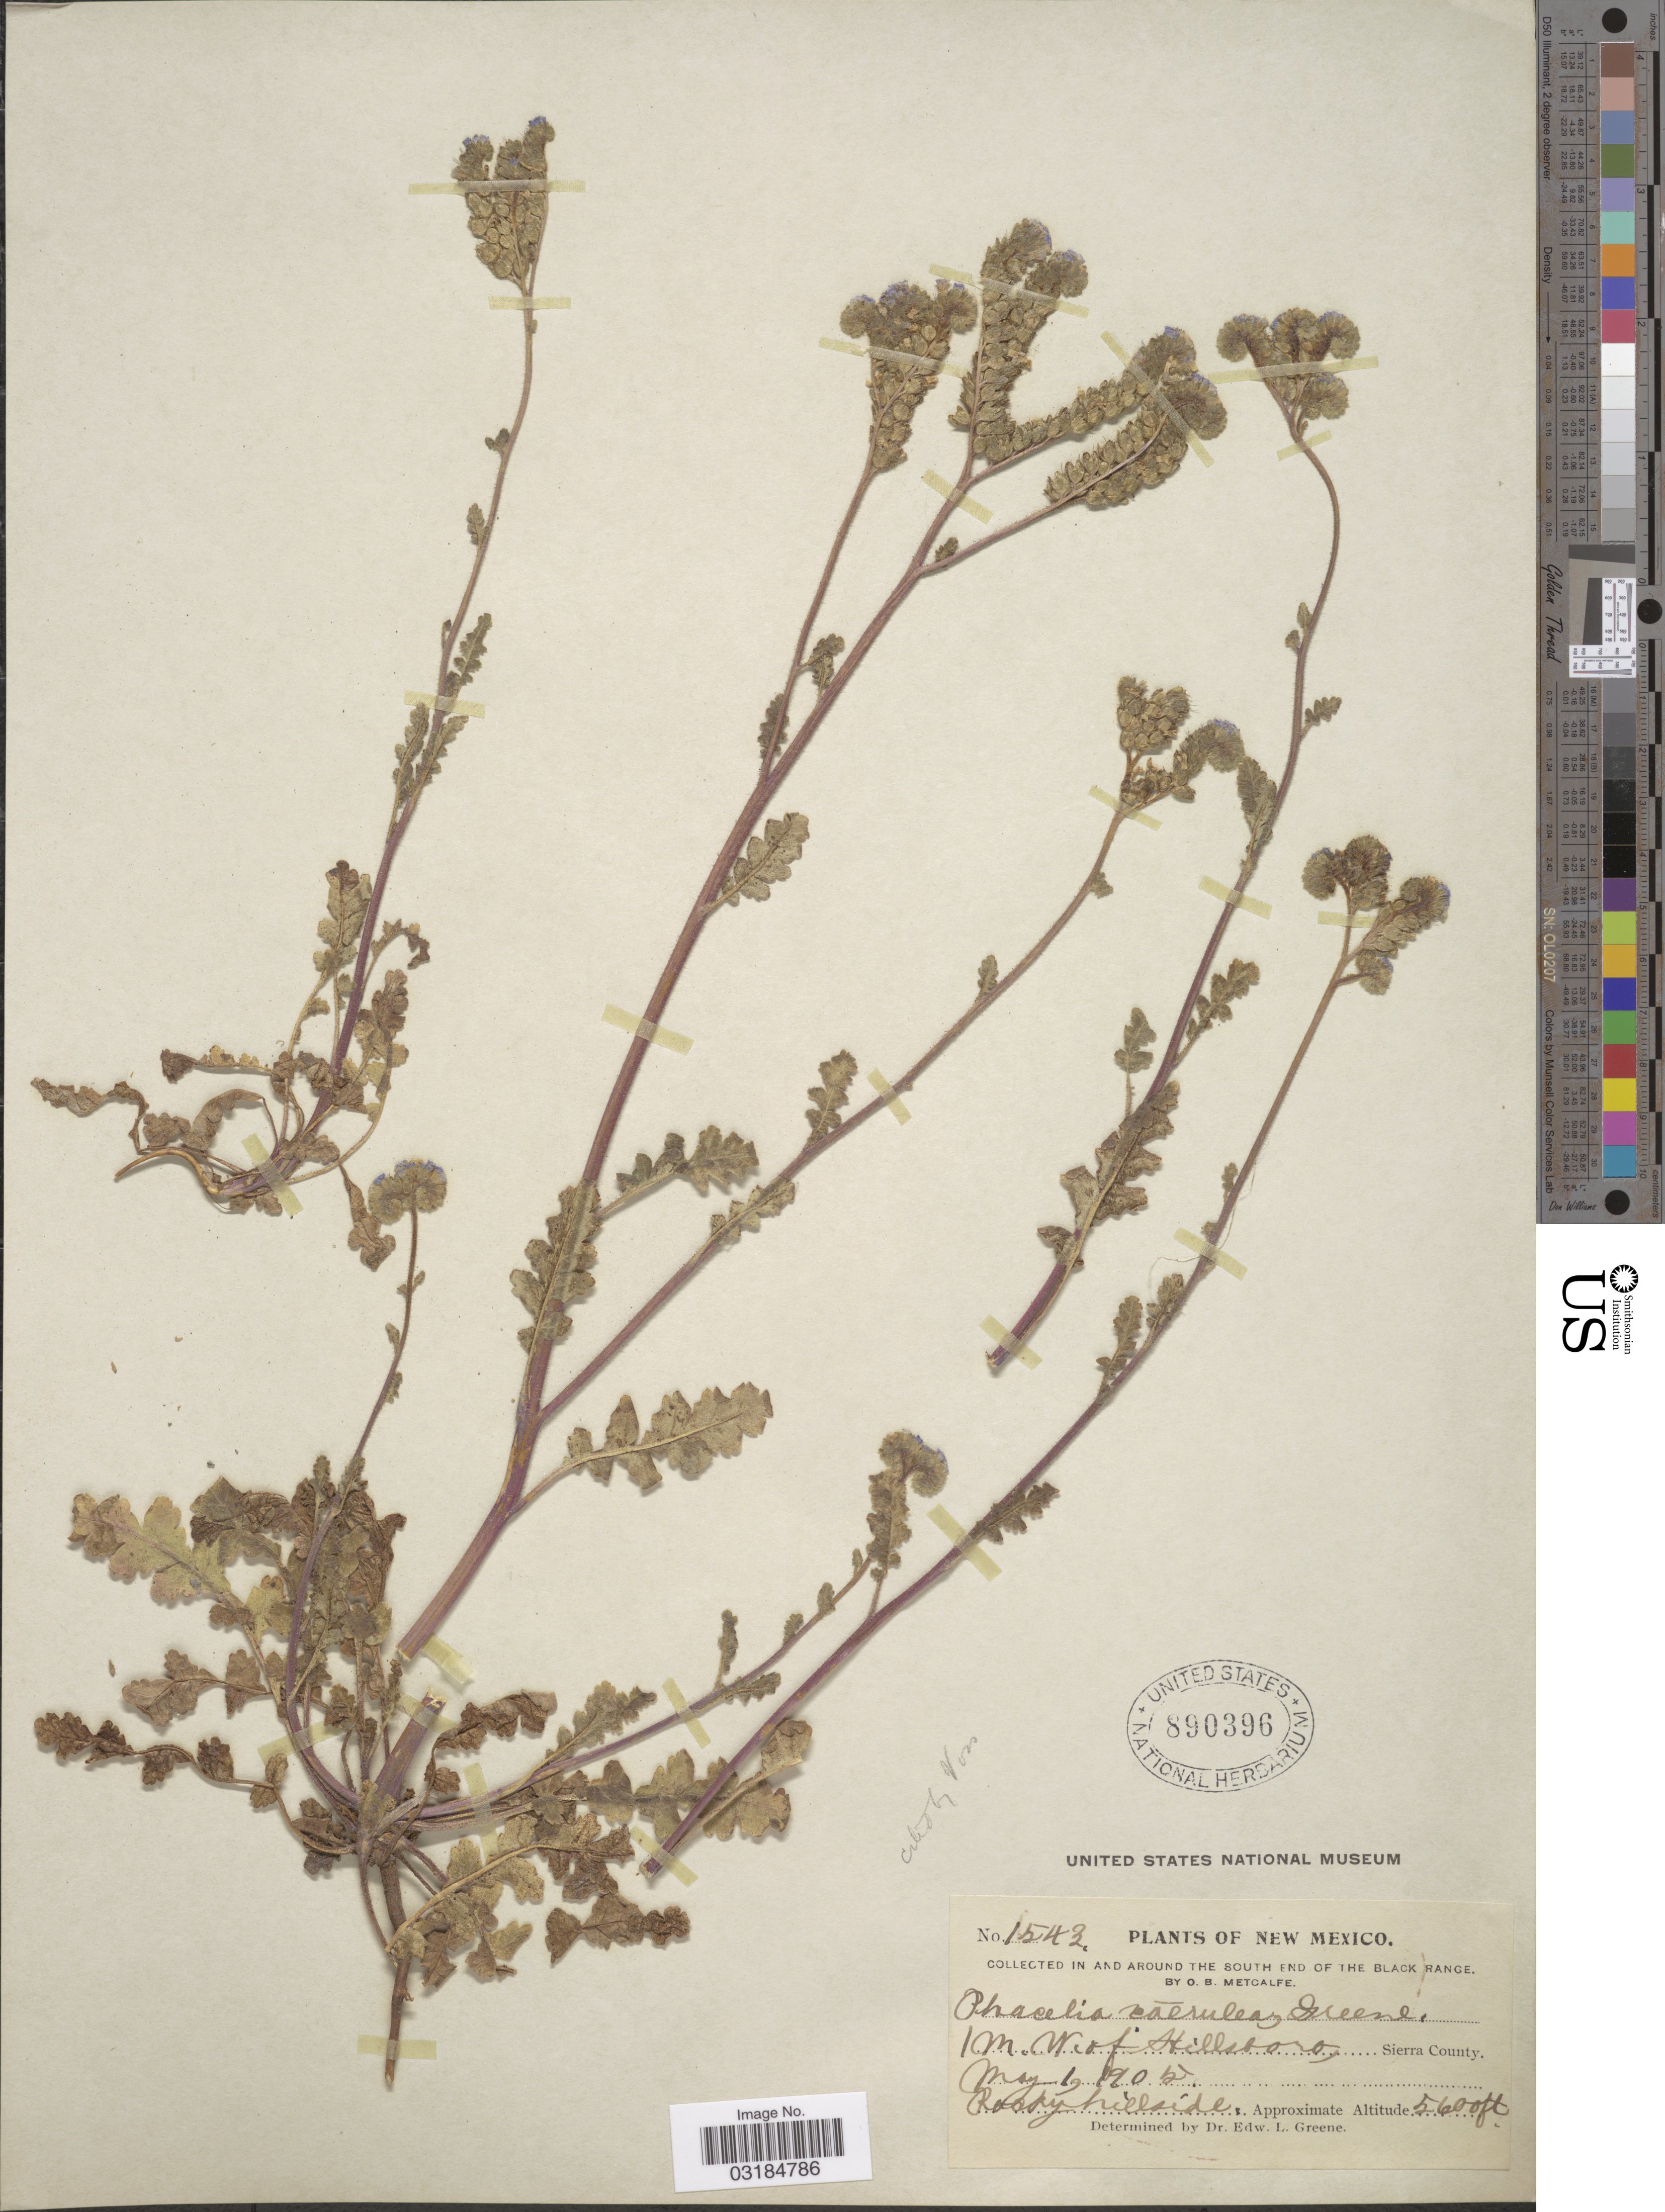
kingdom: Plantae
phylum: Tracheophyta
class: Magnoliopsida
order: Boraginales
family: Hydrophyllaceae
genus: Phacelia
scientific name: Phacelia caerulea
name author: Greene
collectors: O. B. Metcalfe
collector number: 1543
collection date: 1905-05-01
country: United States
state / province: New Mexico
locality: In And Around The South End Of The Black Range, 1 m. W. of Hillsboro, Sierra County.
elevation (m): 1707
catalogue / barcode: US 890396